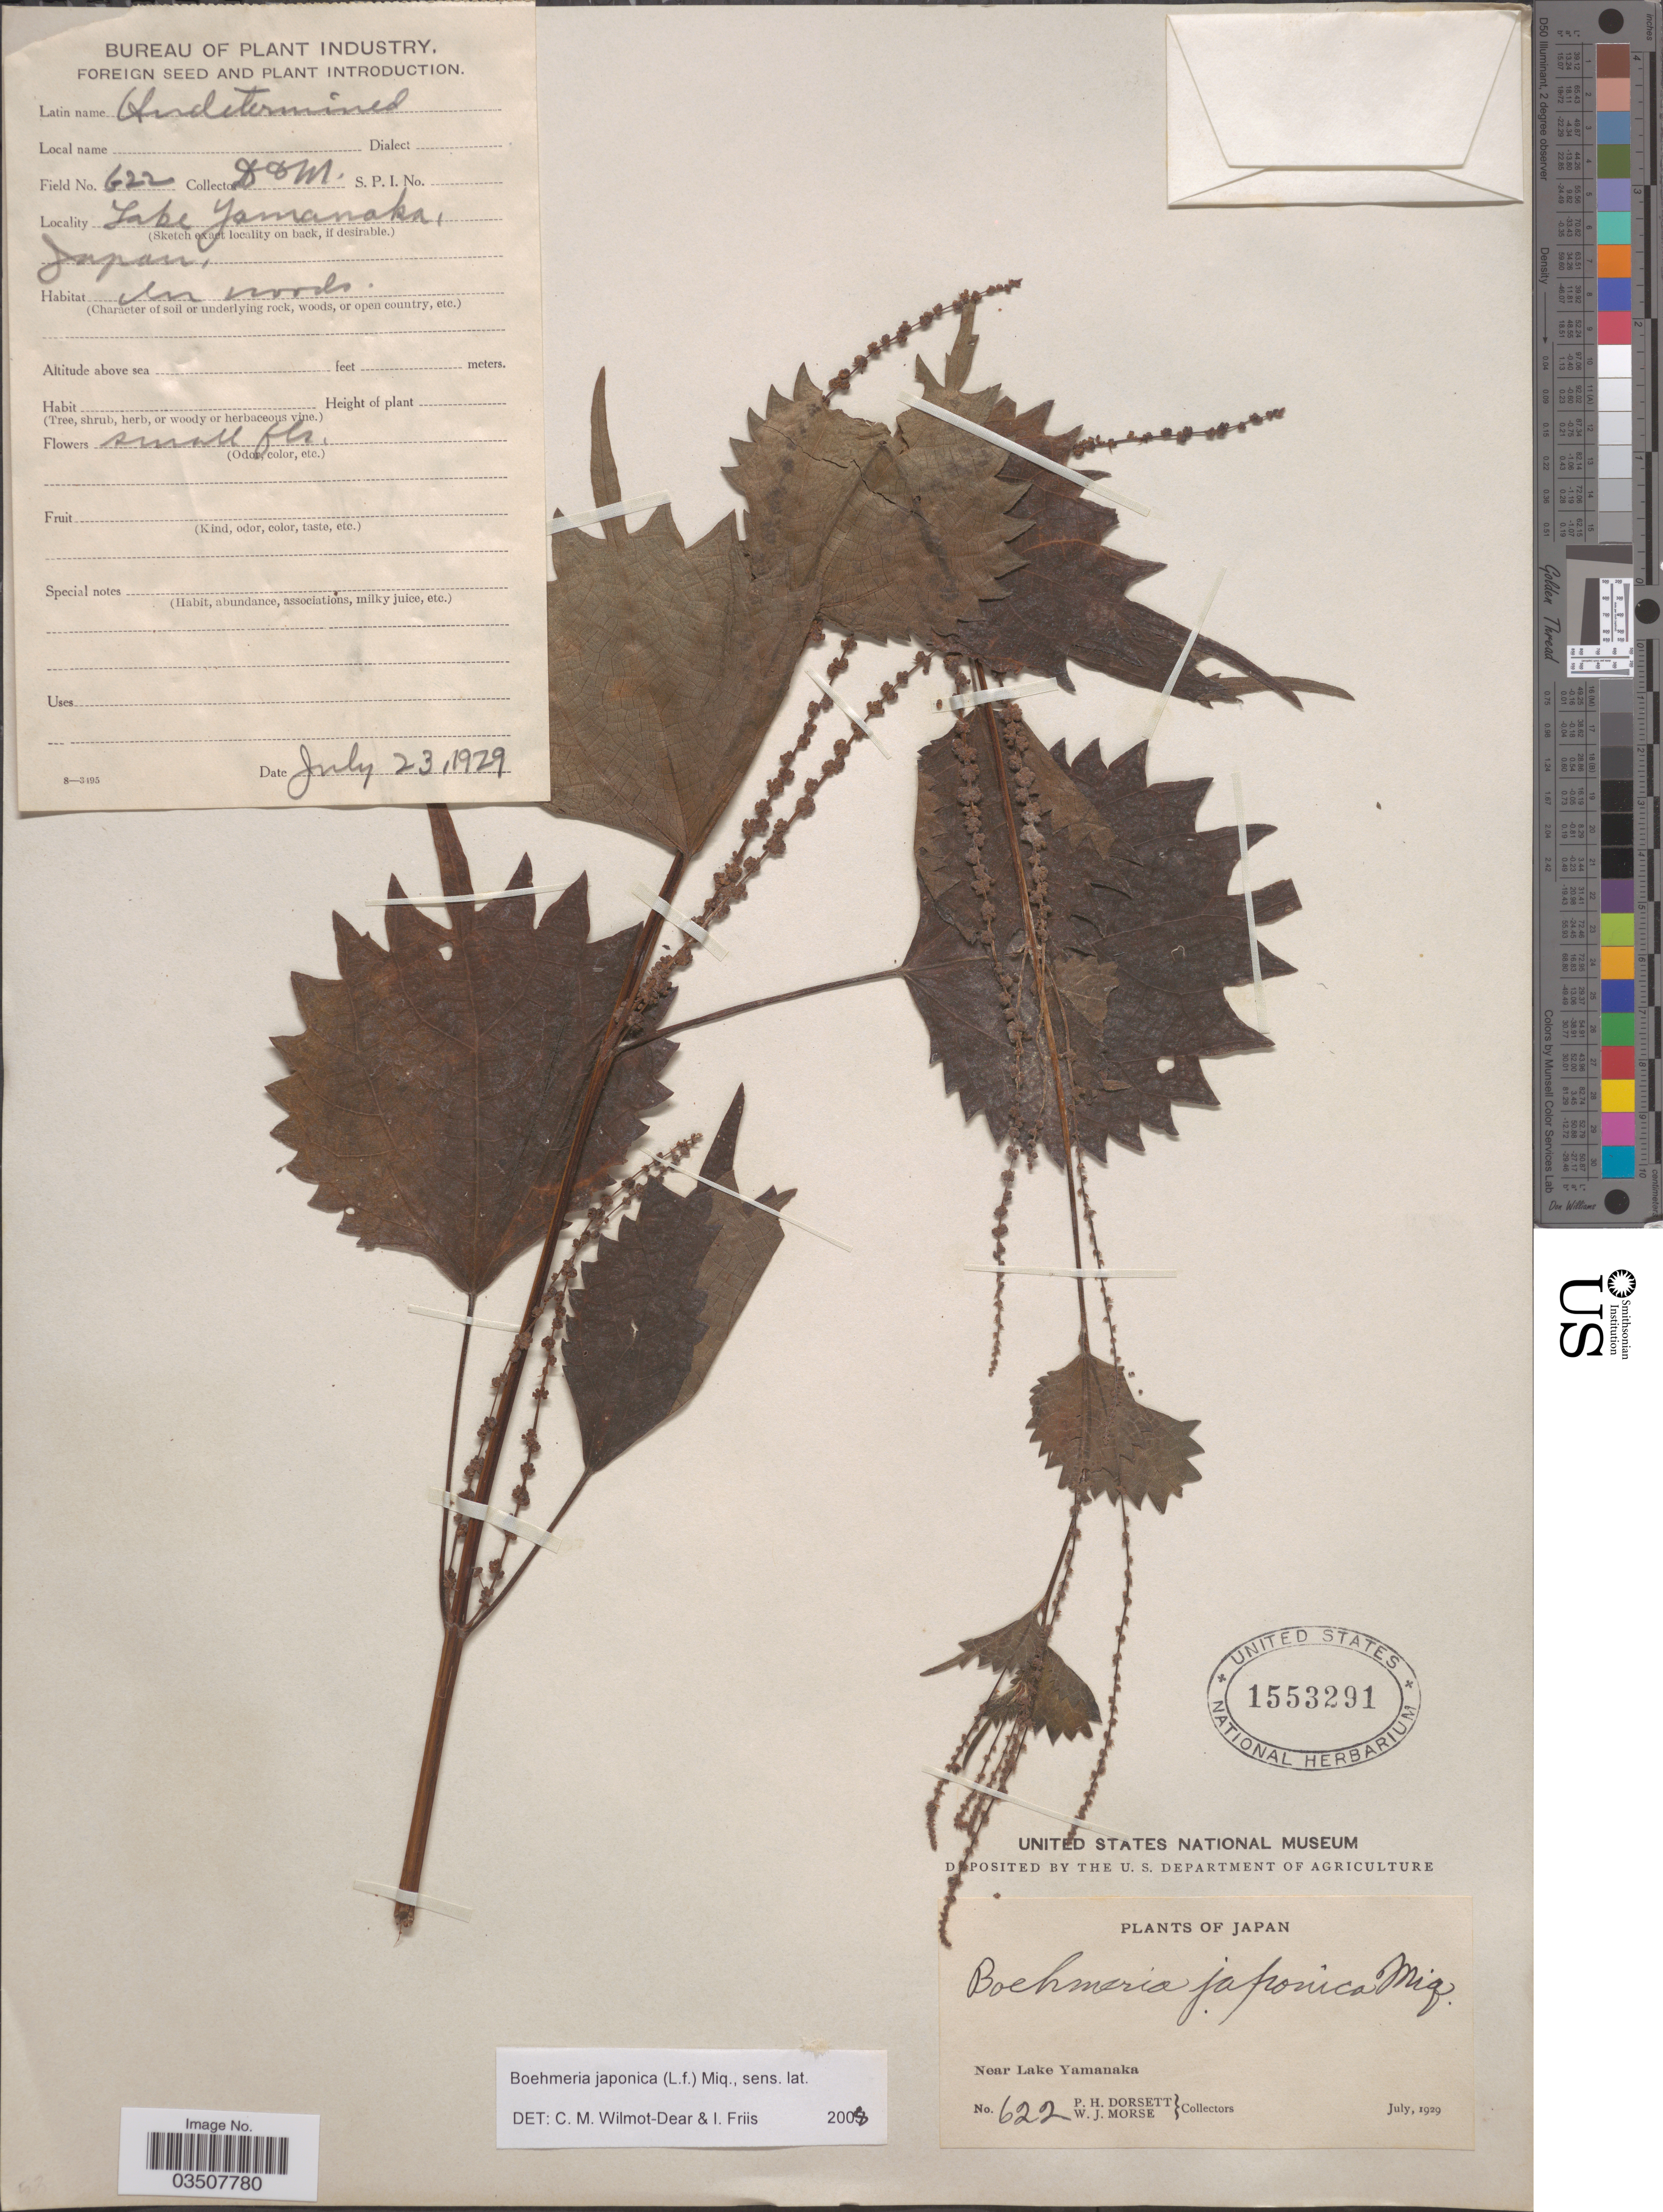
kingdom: Plantae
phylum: Tracheophyta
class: Magnoliopsida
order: Rosales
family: Urticaceae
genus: Boehmeria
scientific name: Boehmeria japonica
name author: (L. f.) Miq.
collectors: P. H. Dorsett & W. J. Morse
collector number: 622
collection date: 1929-07-23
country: Japan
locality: Near Lake Yamanaka.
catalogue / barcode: US 1553291